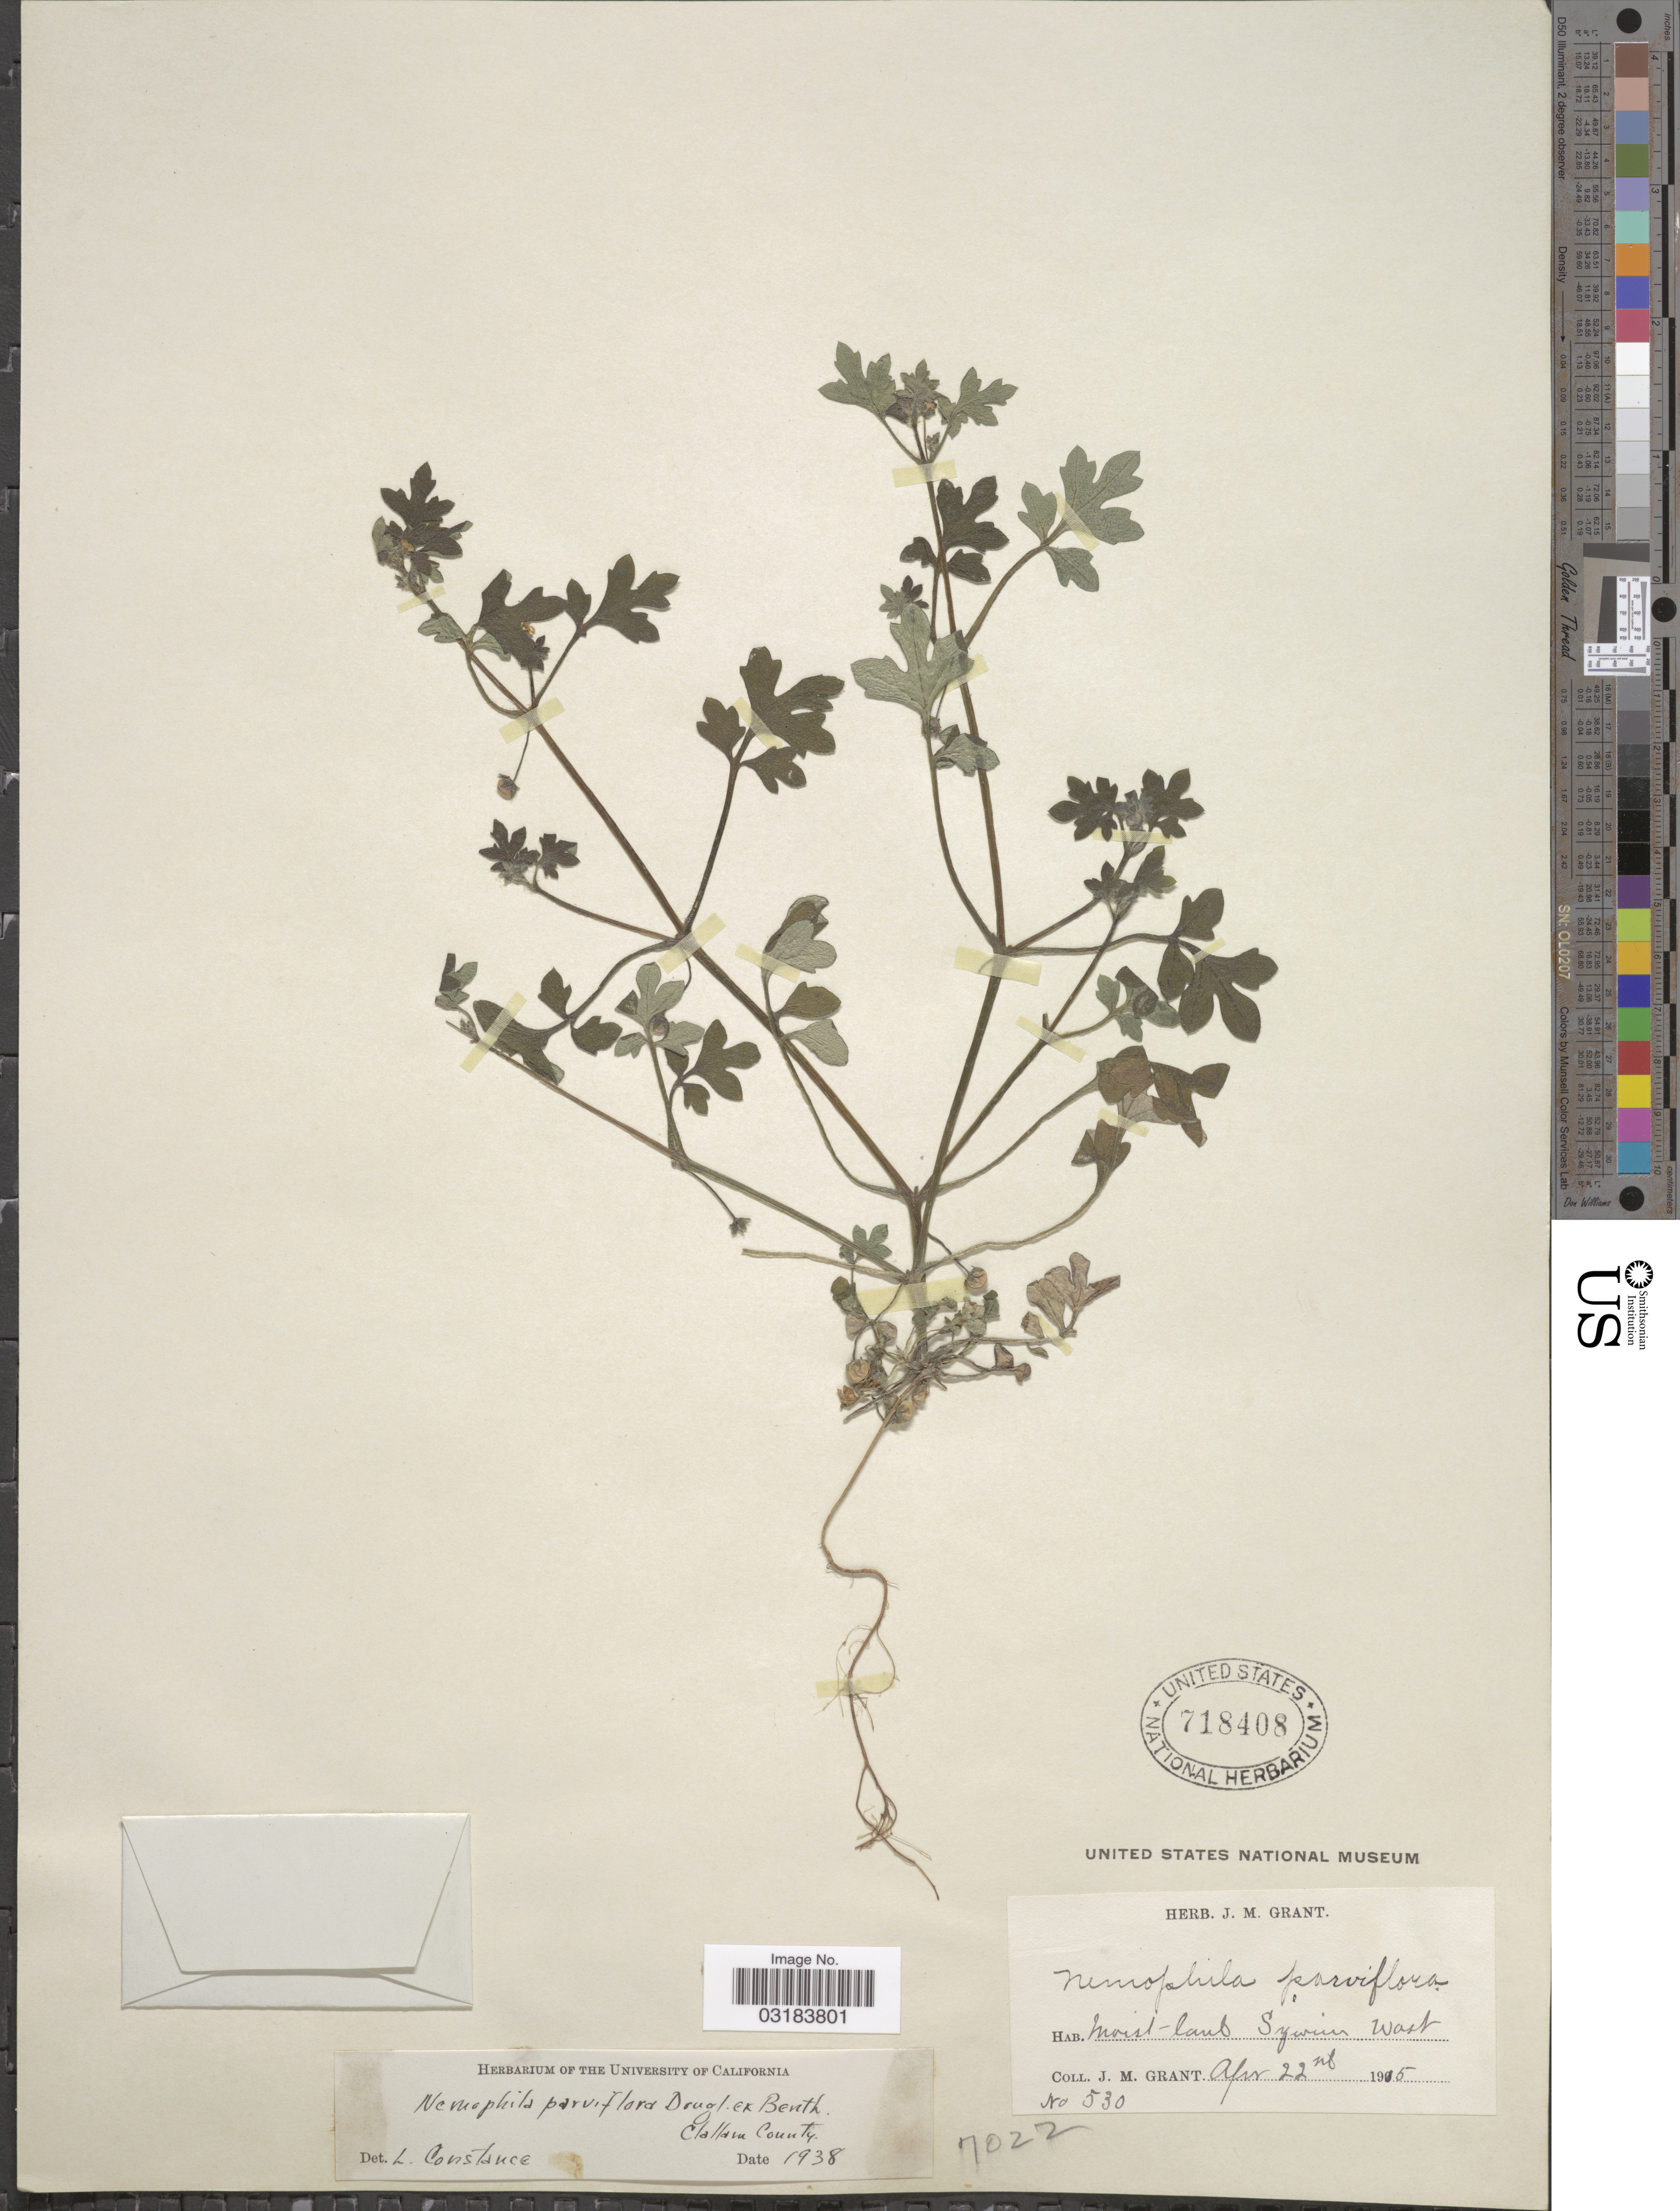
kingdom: Plantae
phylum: Tracheophyta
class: Magnoliopsida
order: Boraginales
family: Hydrophyllaceae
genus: Nemophila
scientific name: Nemophila parviflora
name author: Douglas ex Benth.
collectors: J. M. Grant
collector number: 530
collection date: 1915-04-22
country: United States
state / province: Washington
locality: Sequim Wash.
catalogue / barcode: US 718408